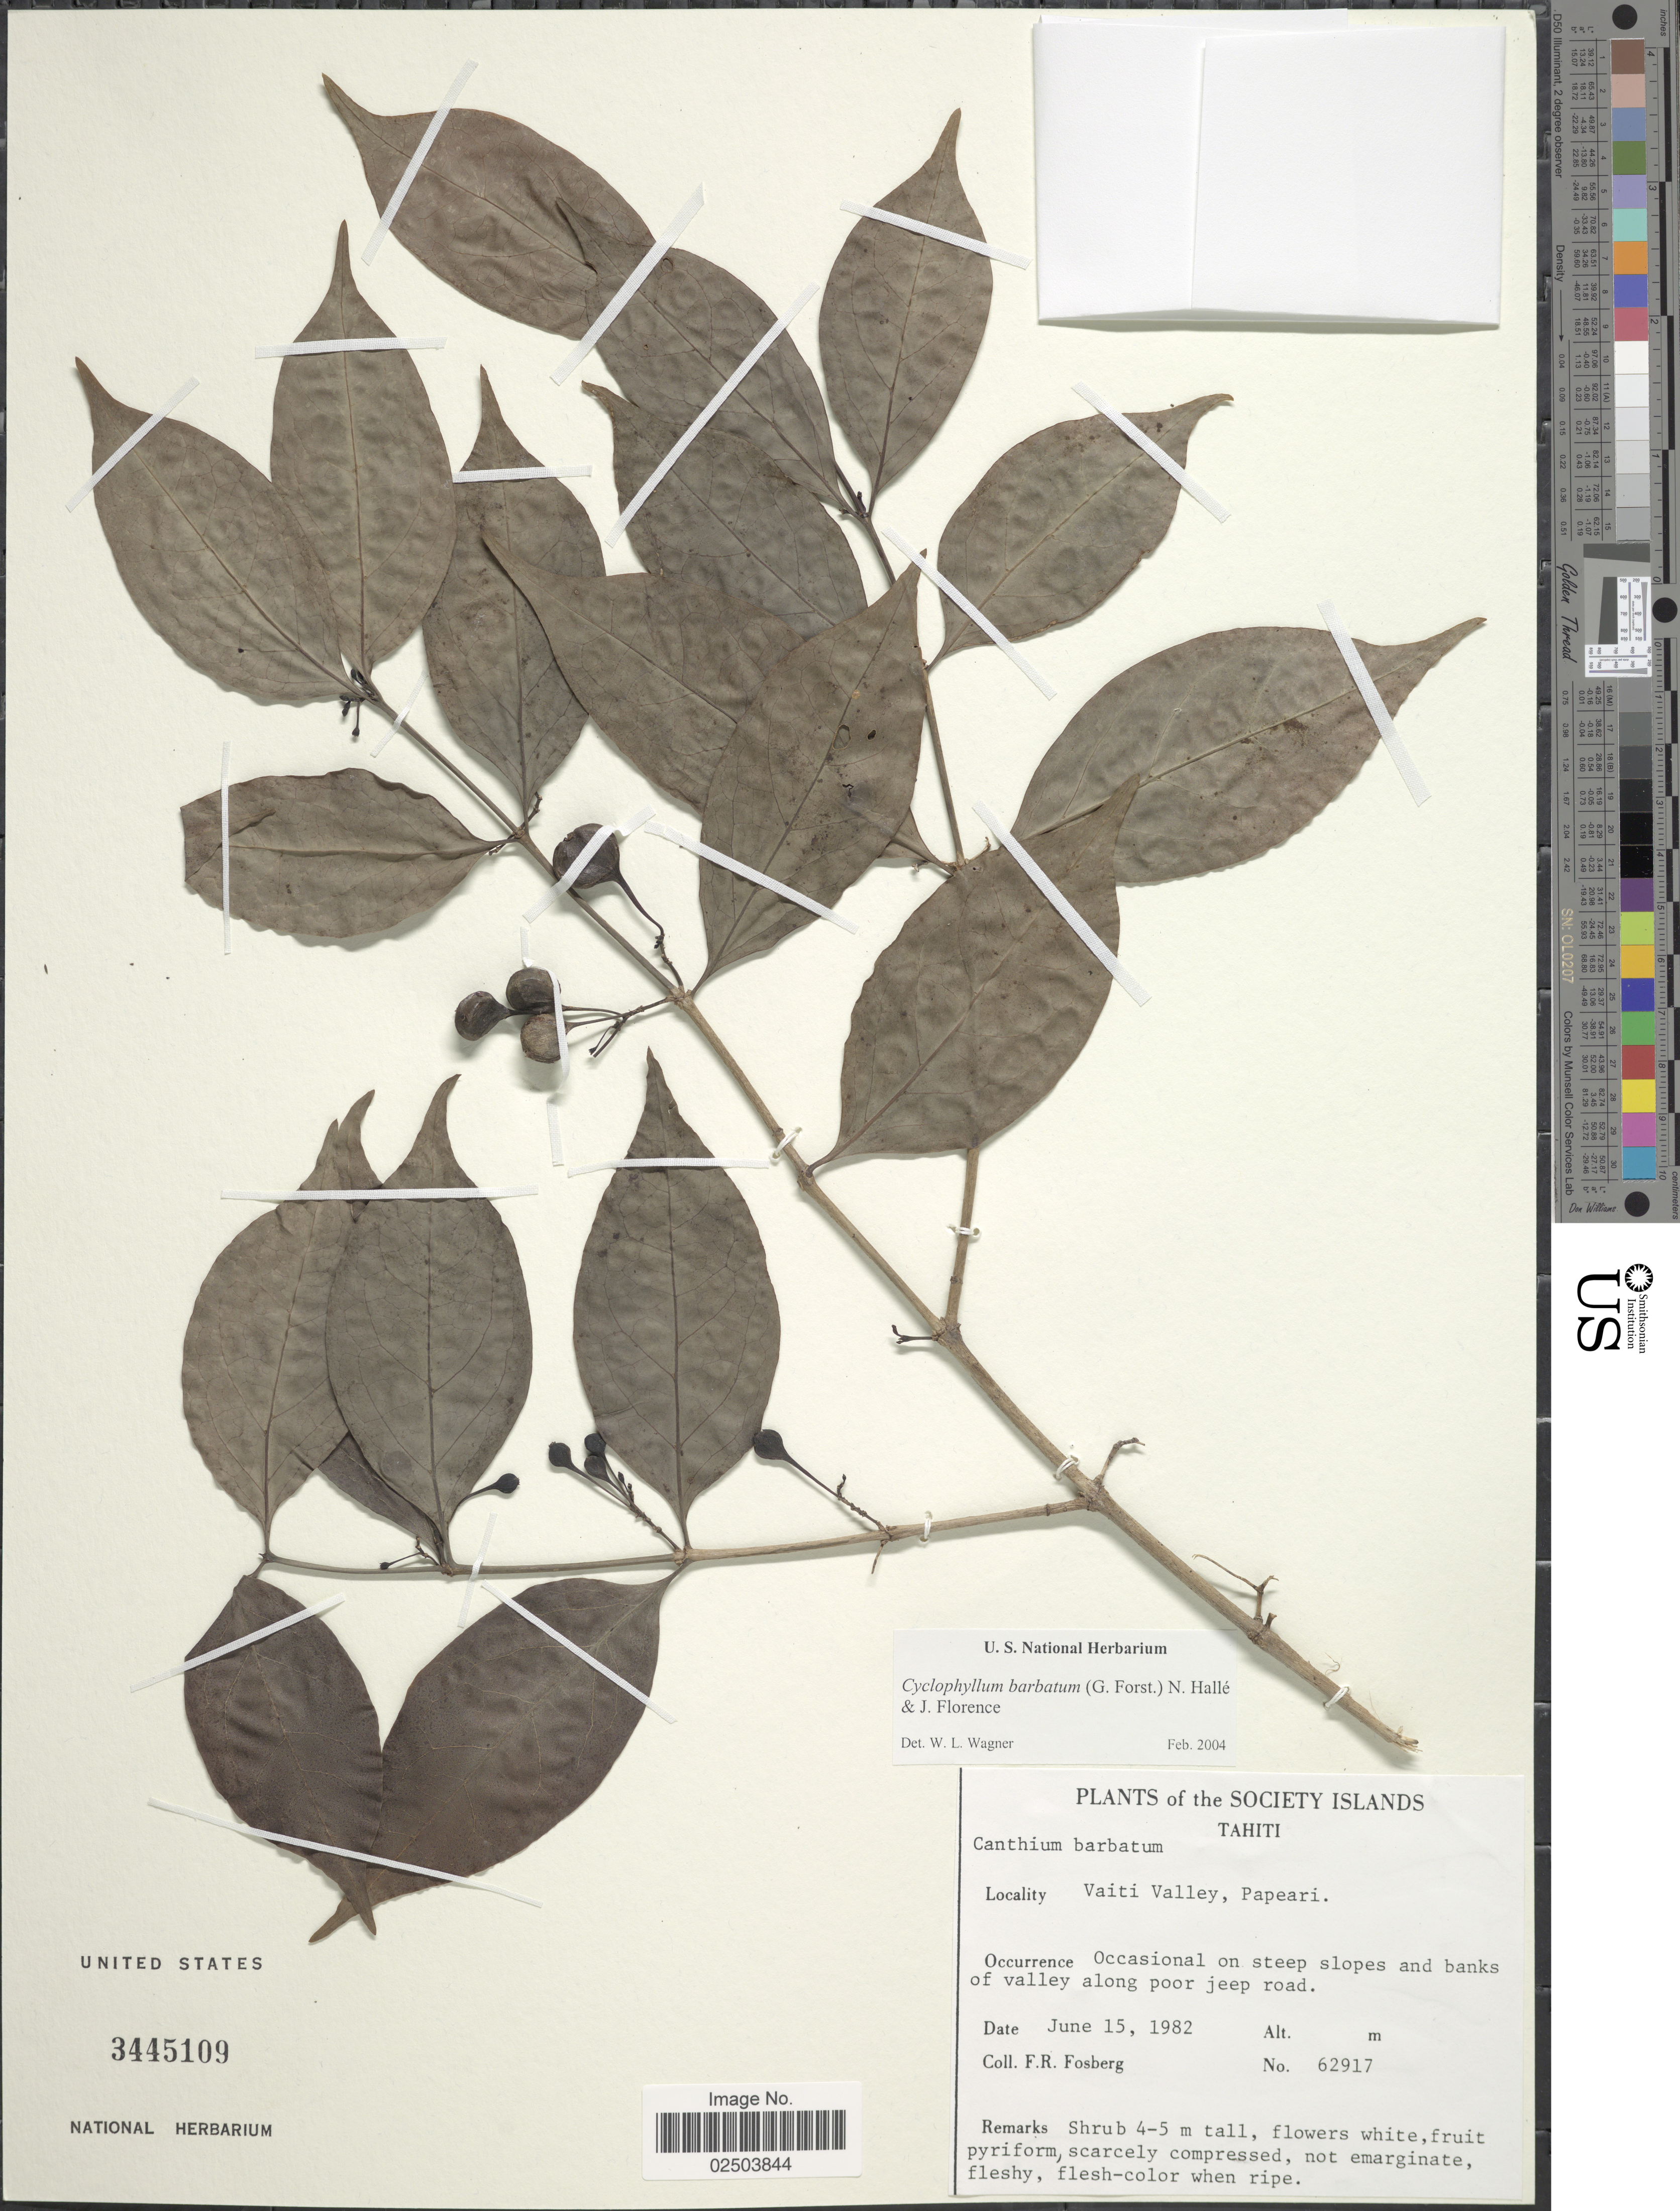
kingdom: Plantae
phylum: Tracheophyta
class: Magnoliopsida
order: Gentianales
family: Rubiaceae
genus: Cyclophyllum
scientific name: Cyclophyllum barbatum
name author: (G. Forst.) N. Hallé & J. Florence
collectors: F. R. Fosberg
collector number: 62917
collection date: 1982-06-15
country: French Polynesia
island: Tahiti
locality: Society Islands, Tahiti. Waiti Valley, Papeari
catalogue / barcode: US 3445109